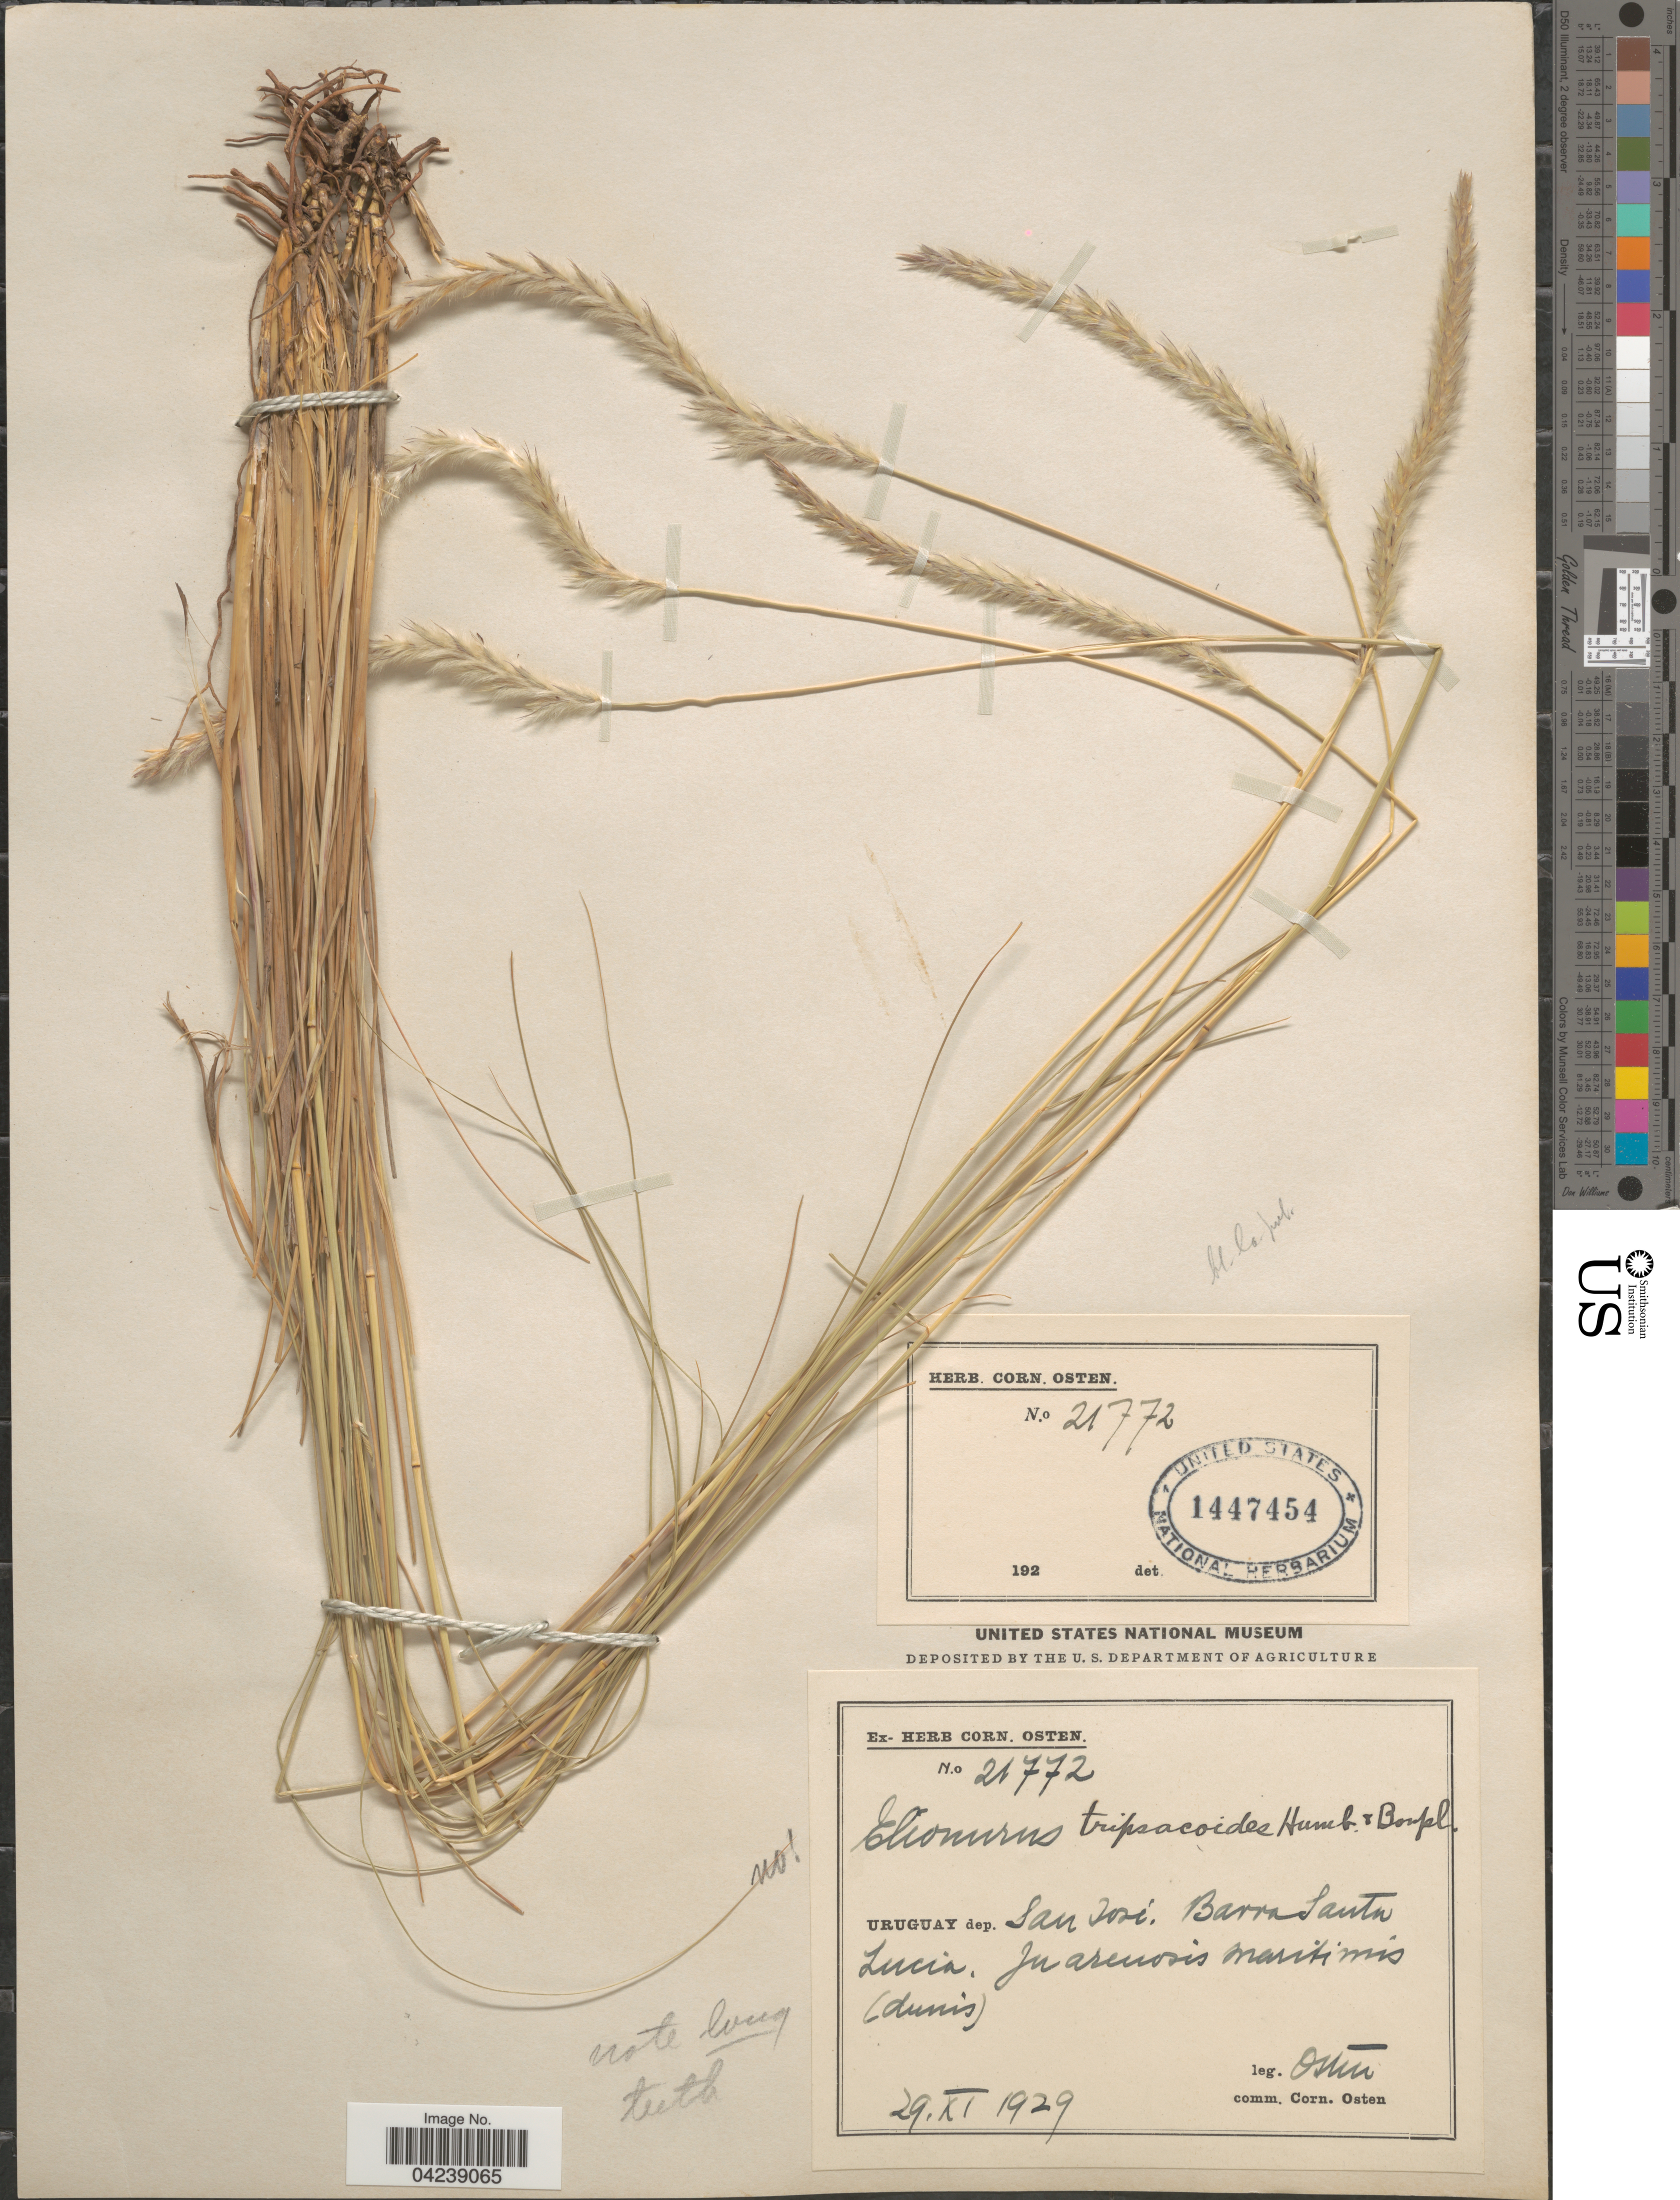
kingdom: Plantae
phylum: Tracheophyta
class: Liliopsida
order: Poales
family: Poaceae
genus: Elionurus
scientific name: Elionurus muticus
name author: (Spreng.) Kuntze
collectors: C. Osten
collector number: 21772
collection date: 1929-11-29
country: Uruguay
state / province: San Jose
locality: Dep. San Jose. Barra Santa Lucia. In arenosis maritimis (dunis).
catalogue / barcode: US 1447454